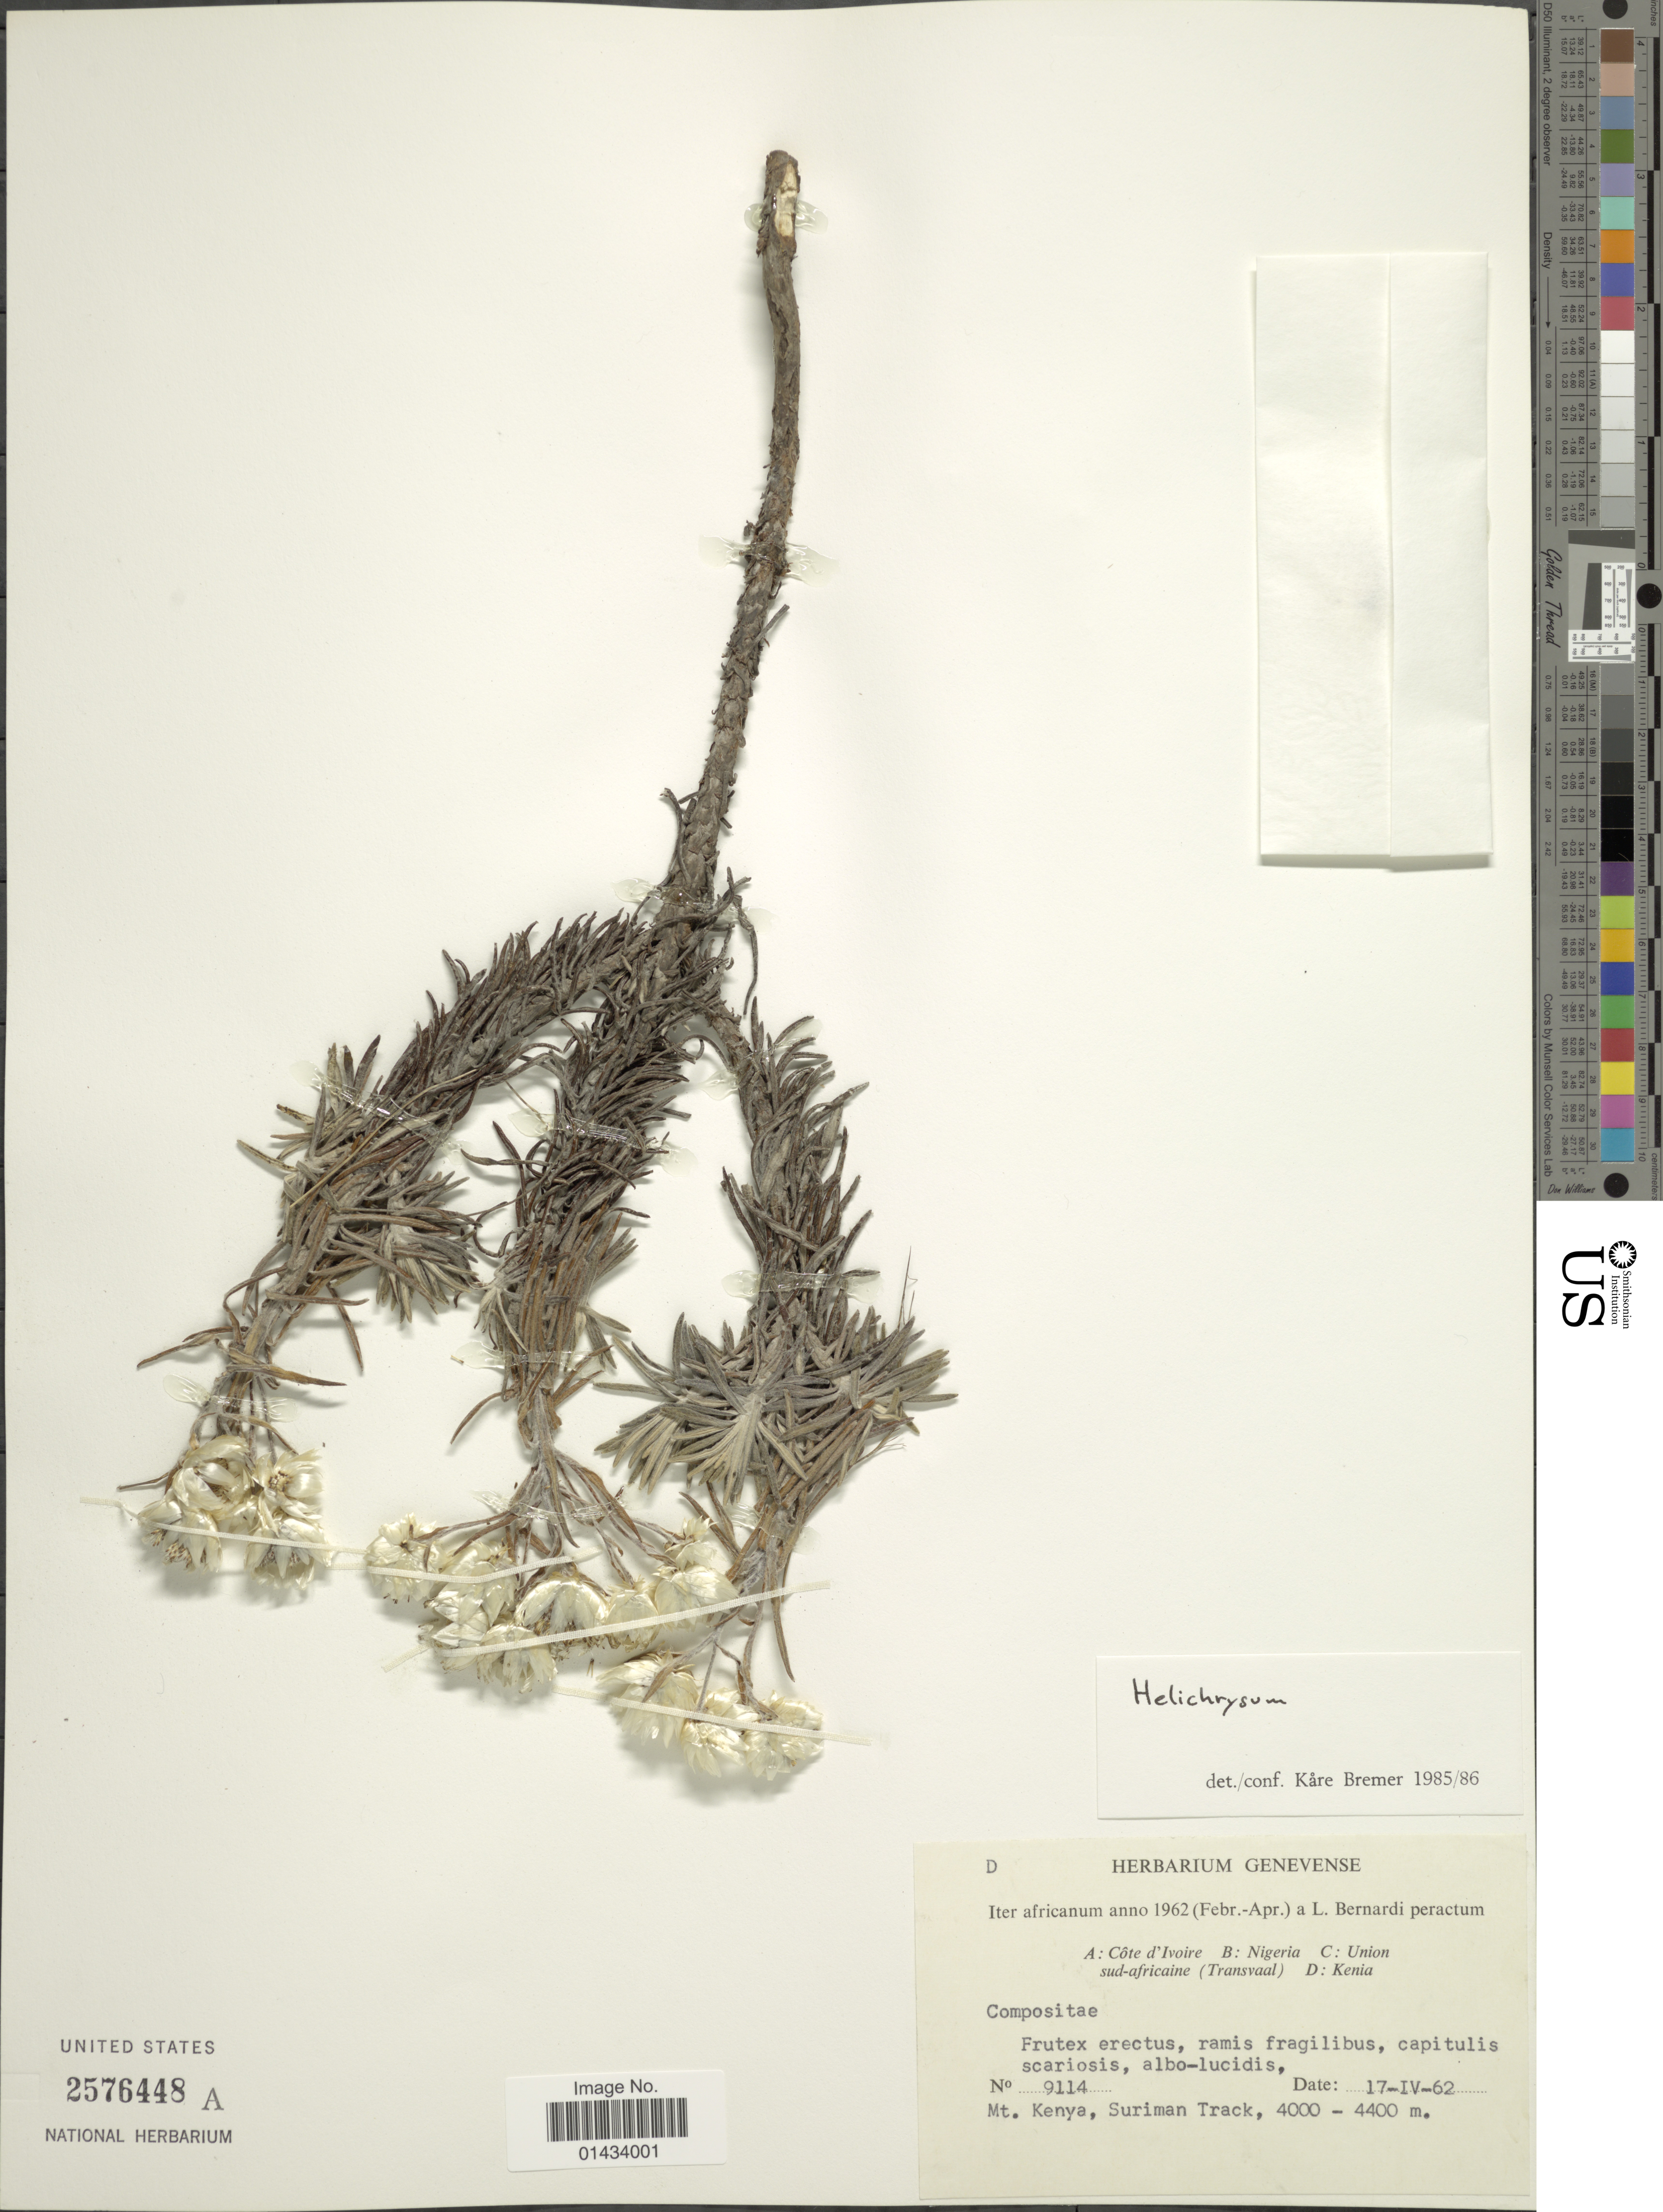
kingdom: Plantae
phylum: Tracheophyta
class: Magnoliopsida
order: Asterales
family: Asteraceae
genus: Helichrysum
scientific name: Helichrysum sp.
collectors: L. Bernardi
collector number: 9114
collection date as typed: Transcribed d/m/y: 17/4/62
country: Kenya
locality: Mt. Kenya, Suriman Track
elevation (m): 4000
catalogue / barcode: US 2576448A